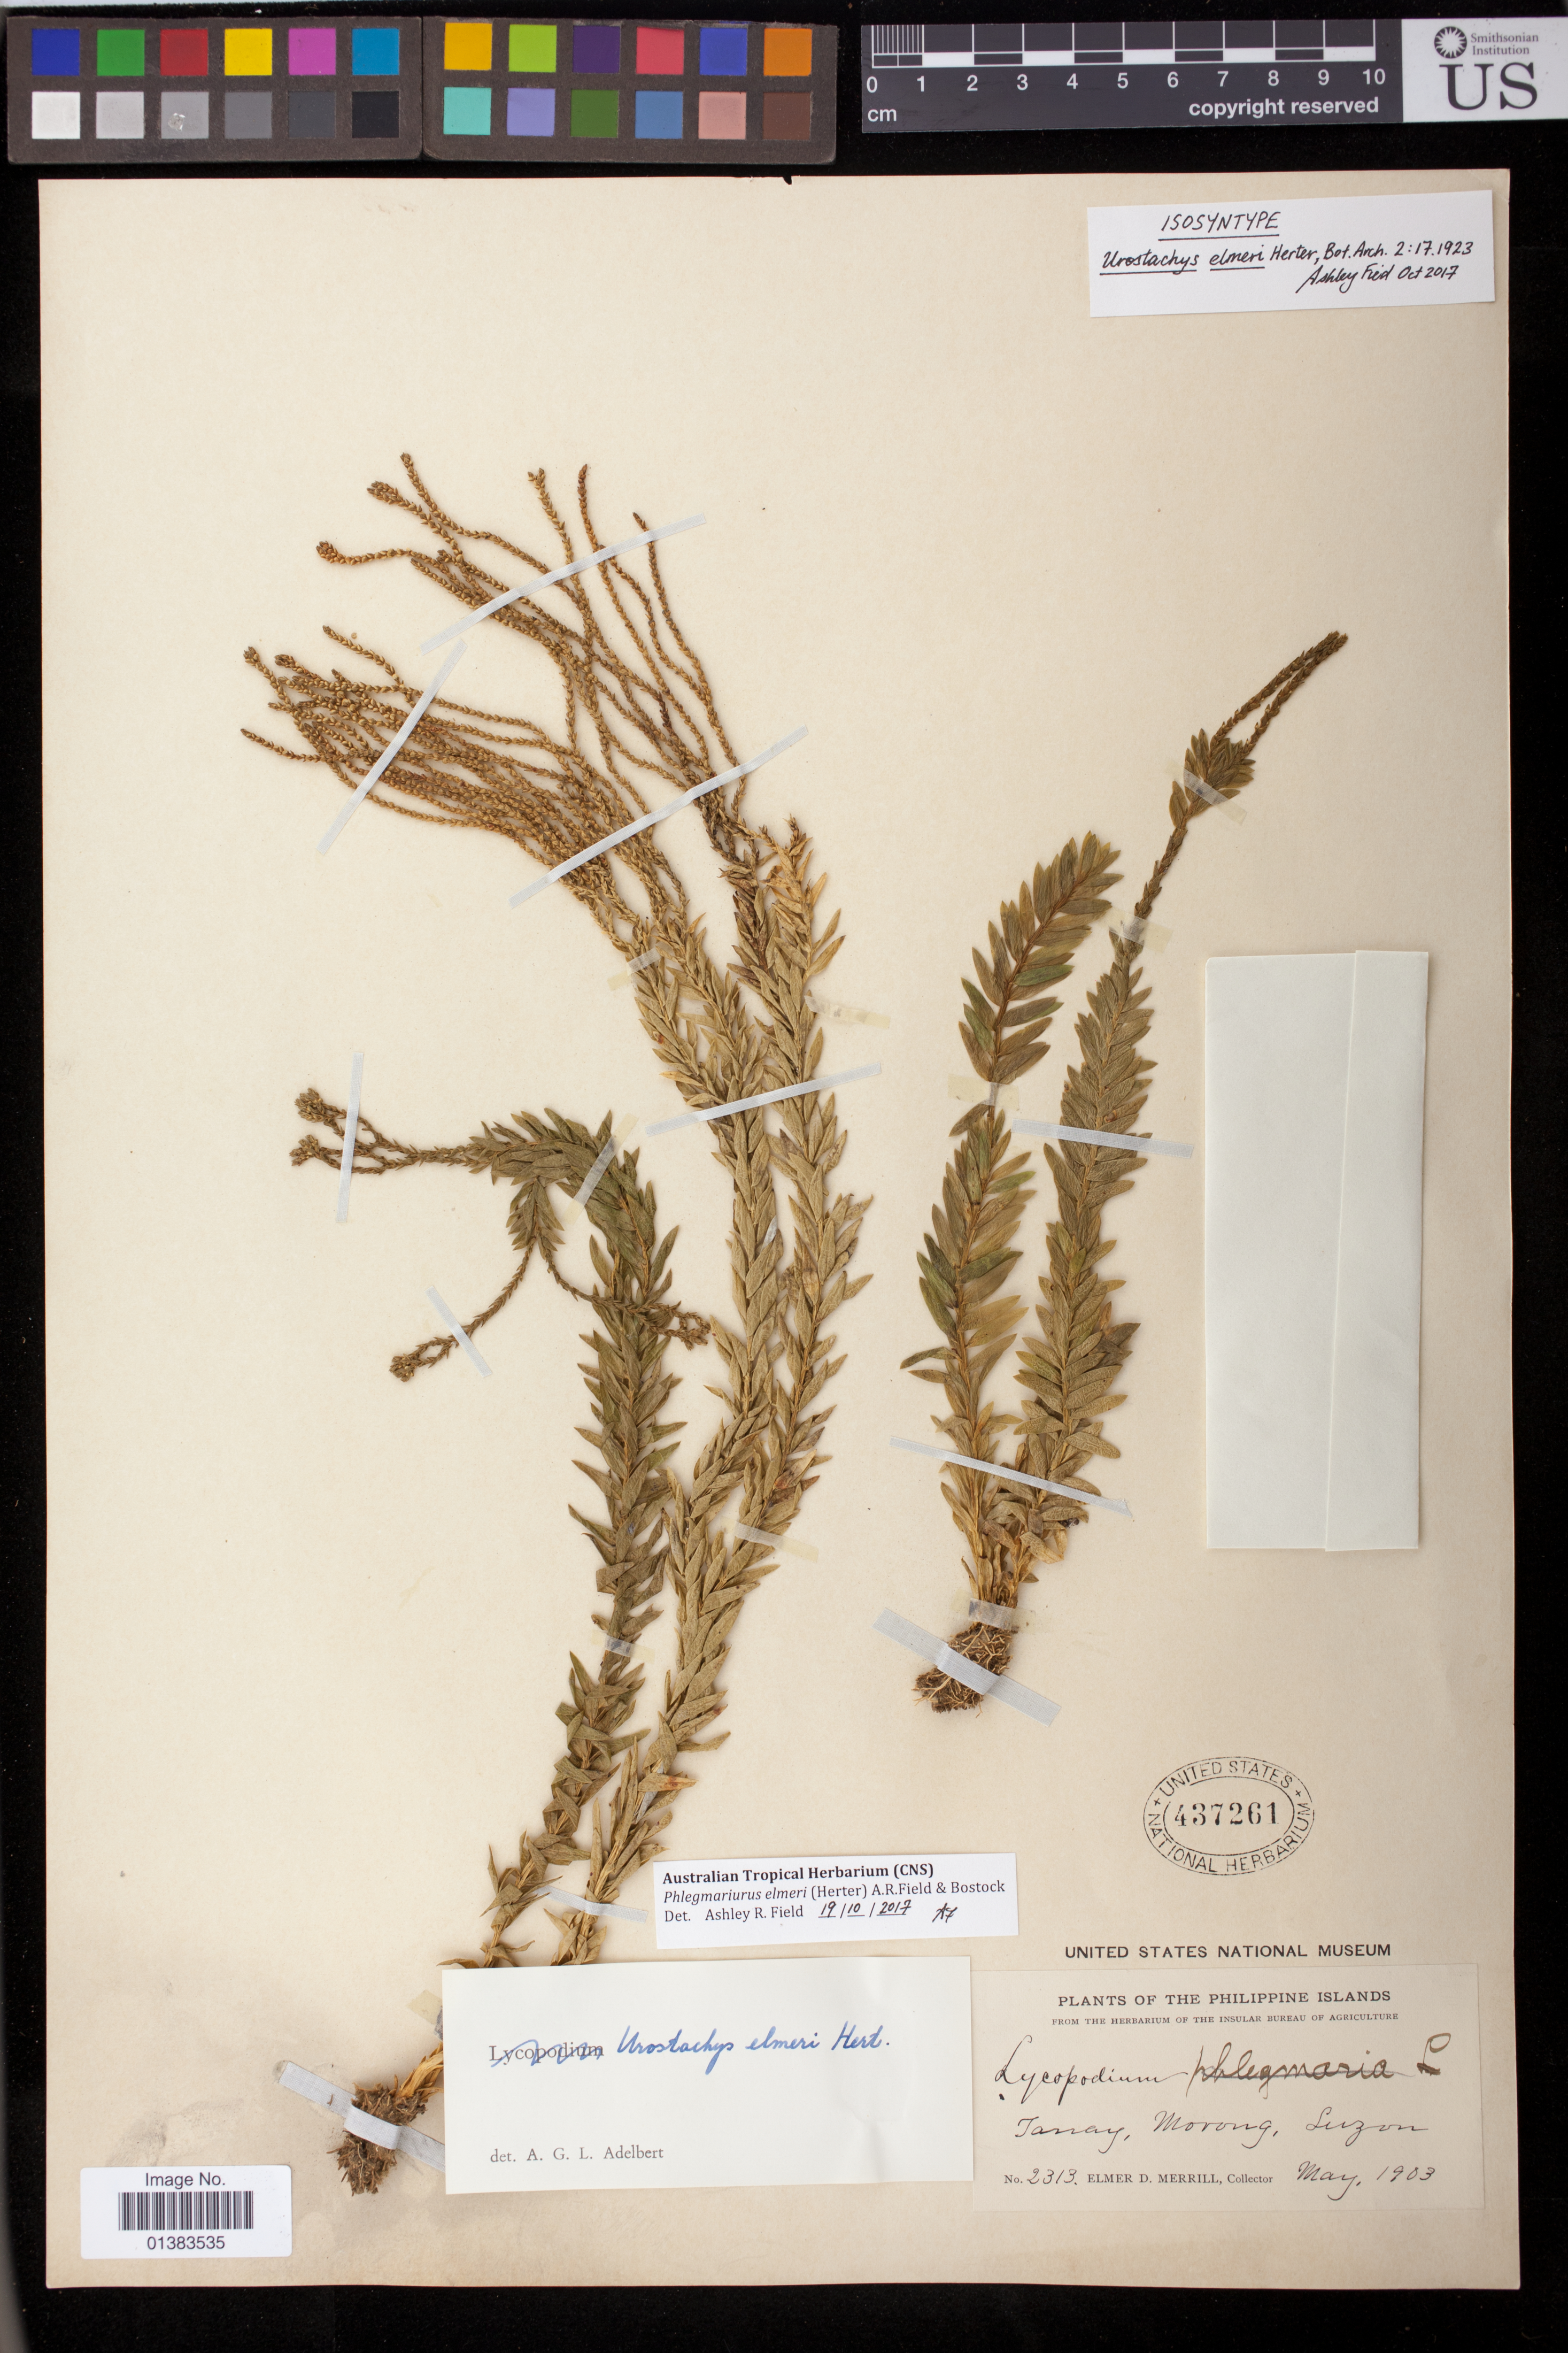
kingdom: Plantae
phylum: Tracheophyta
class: Lycopodiopsida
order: Lycopodiales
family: Lycopodiaceae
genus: Urostachys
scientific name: Urostachys elmeri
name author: Herter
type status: Isosyntype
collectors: E. D. Merrill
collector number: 2313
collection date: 1903-05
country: Philippines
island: Luzon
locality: Tanay, Morong, Luzon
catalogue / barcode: US 437261